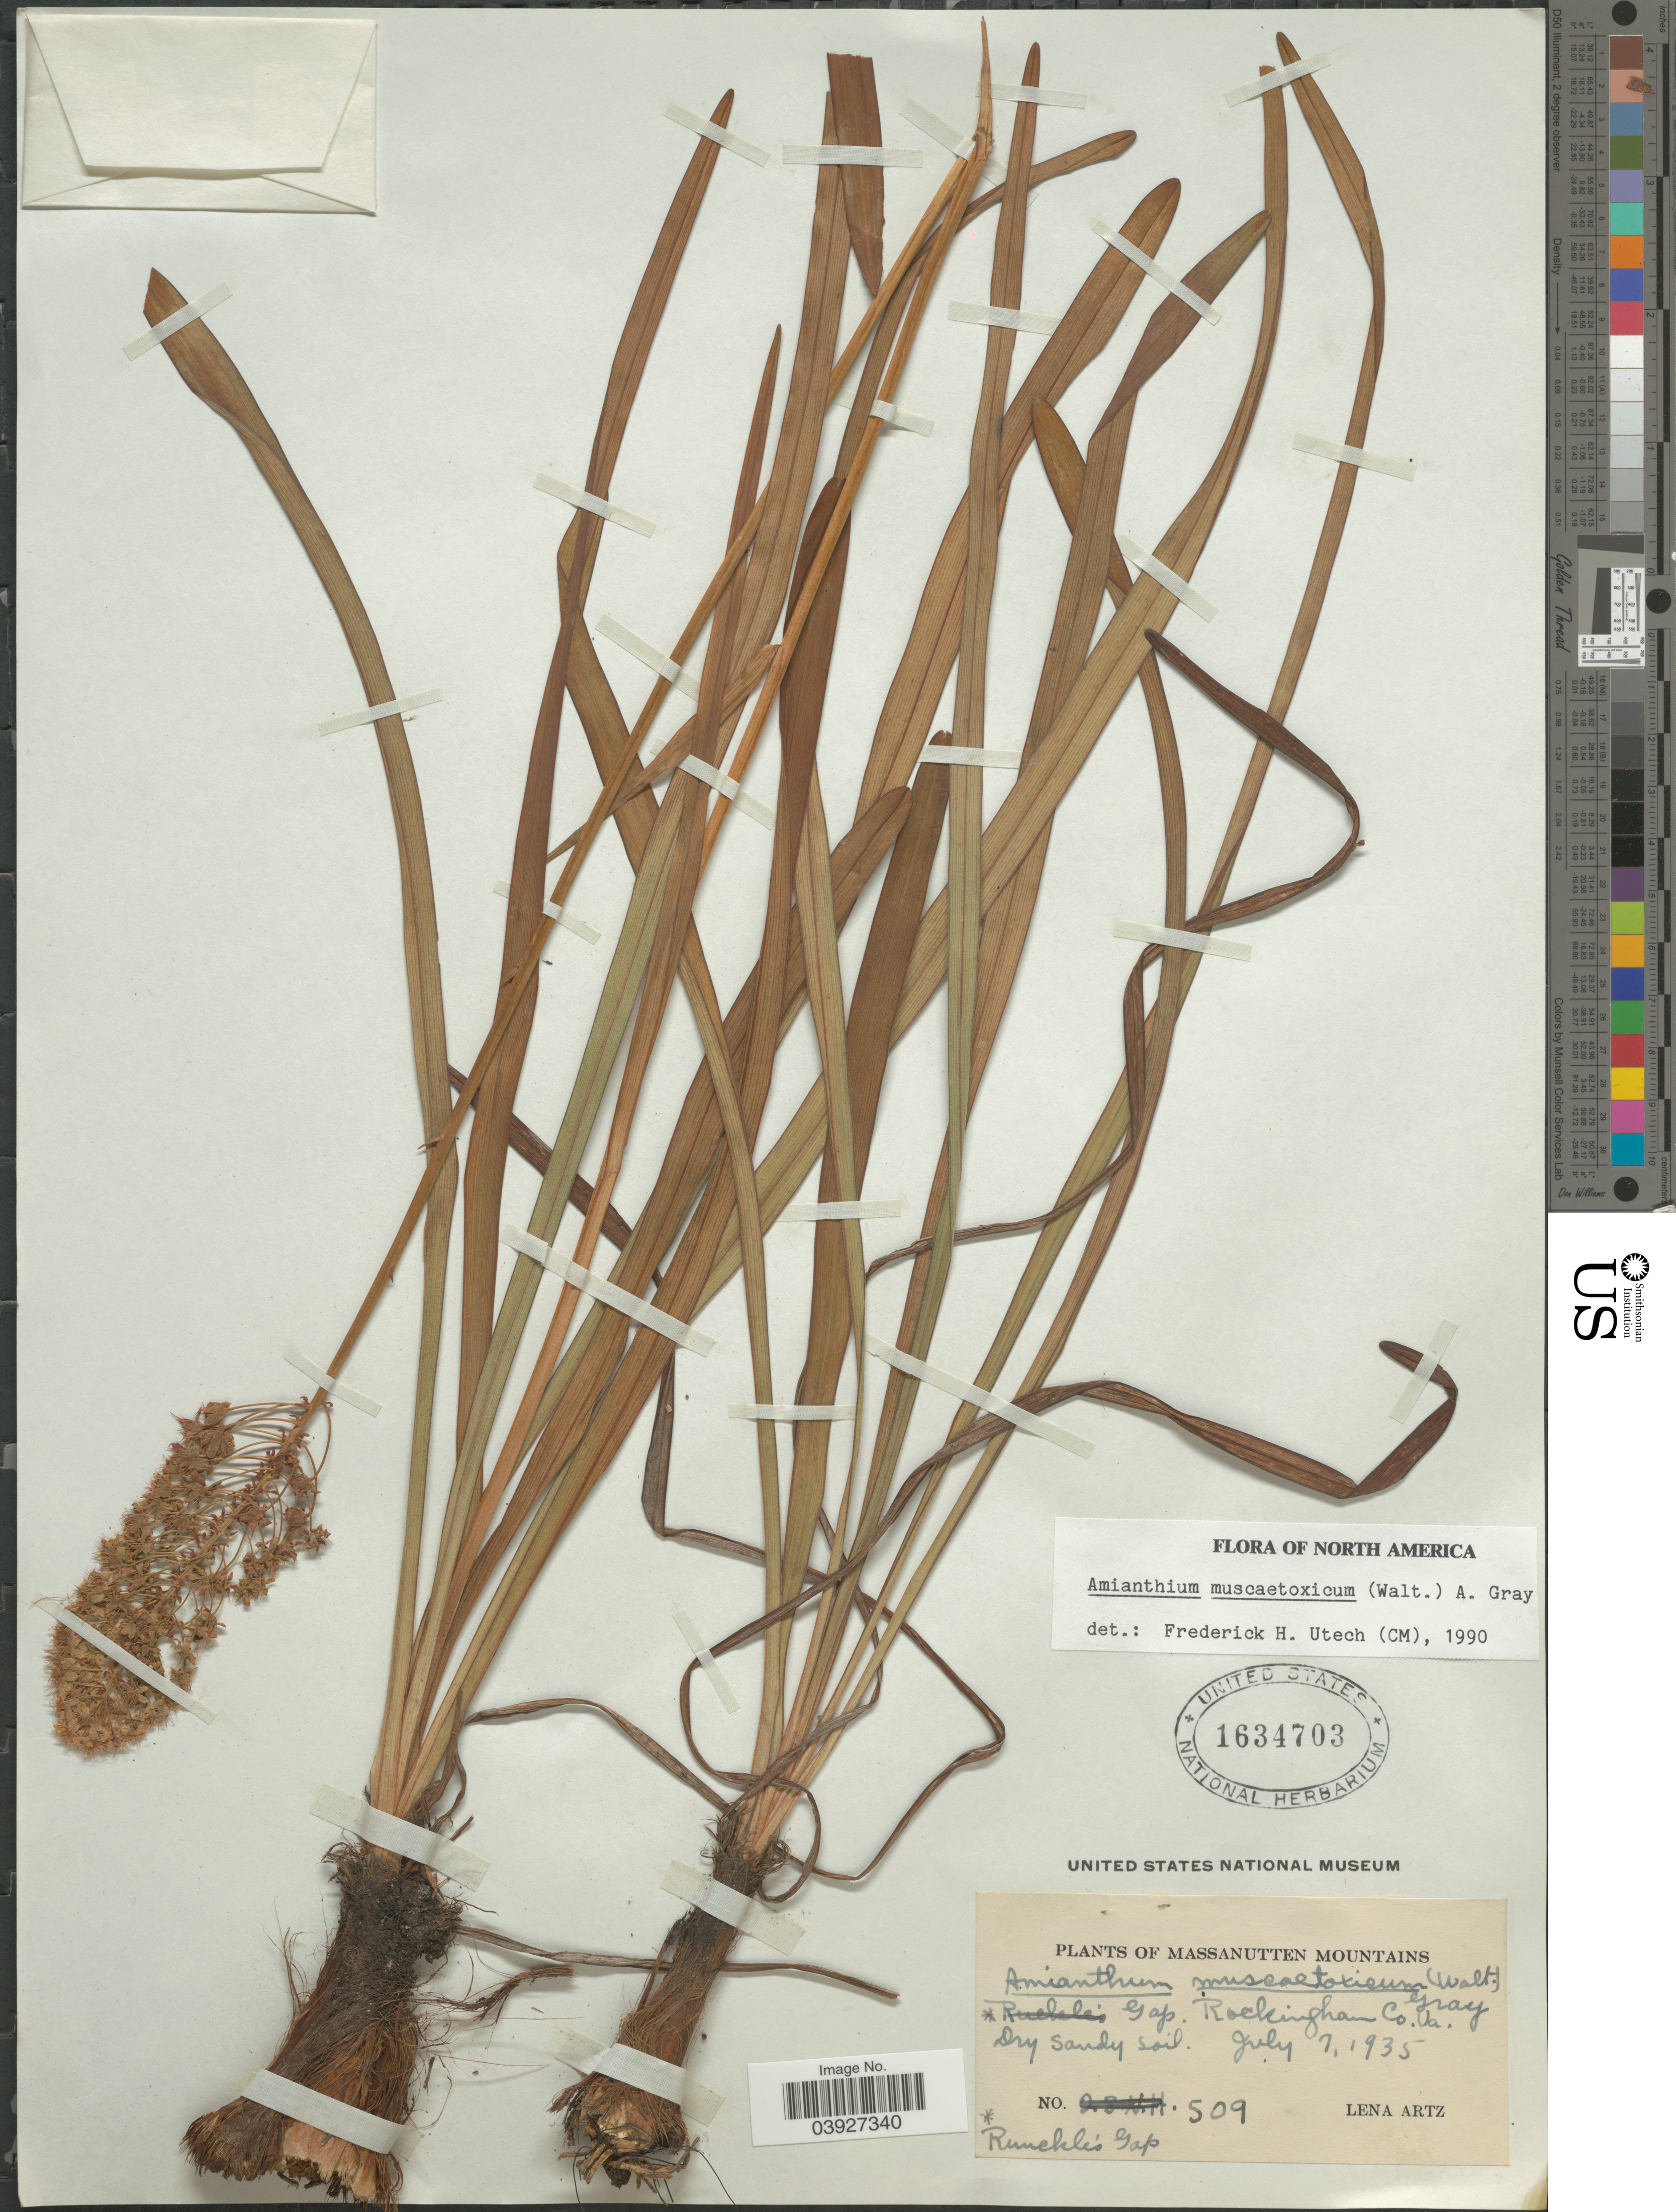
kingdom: Plantae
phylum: Tracheophyta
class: Liliopsida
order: Liliales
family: Melanthiaceae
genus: Amianthium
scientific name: Amianthium muscitoxicum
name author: (Walter) A. Gray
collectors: L. Artz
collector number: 509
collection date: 1935-07-07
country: United States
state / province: Virginia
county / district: Rockingham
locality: Massanutten Mountains. Runkles Gap. Rockingham Co.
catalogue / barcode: US 1634703